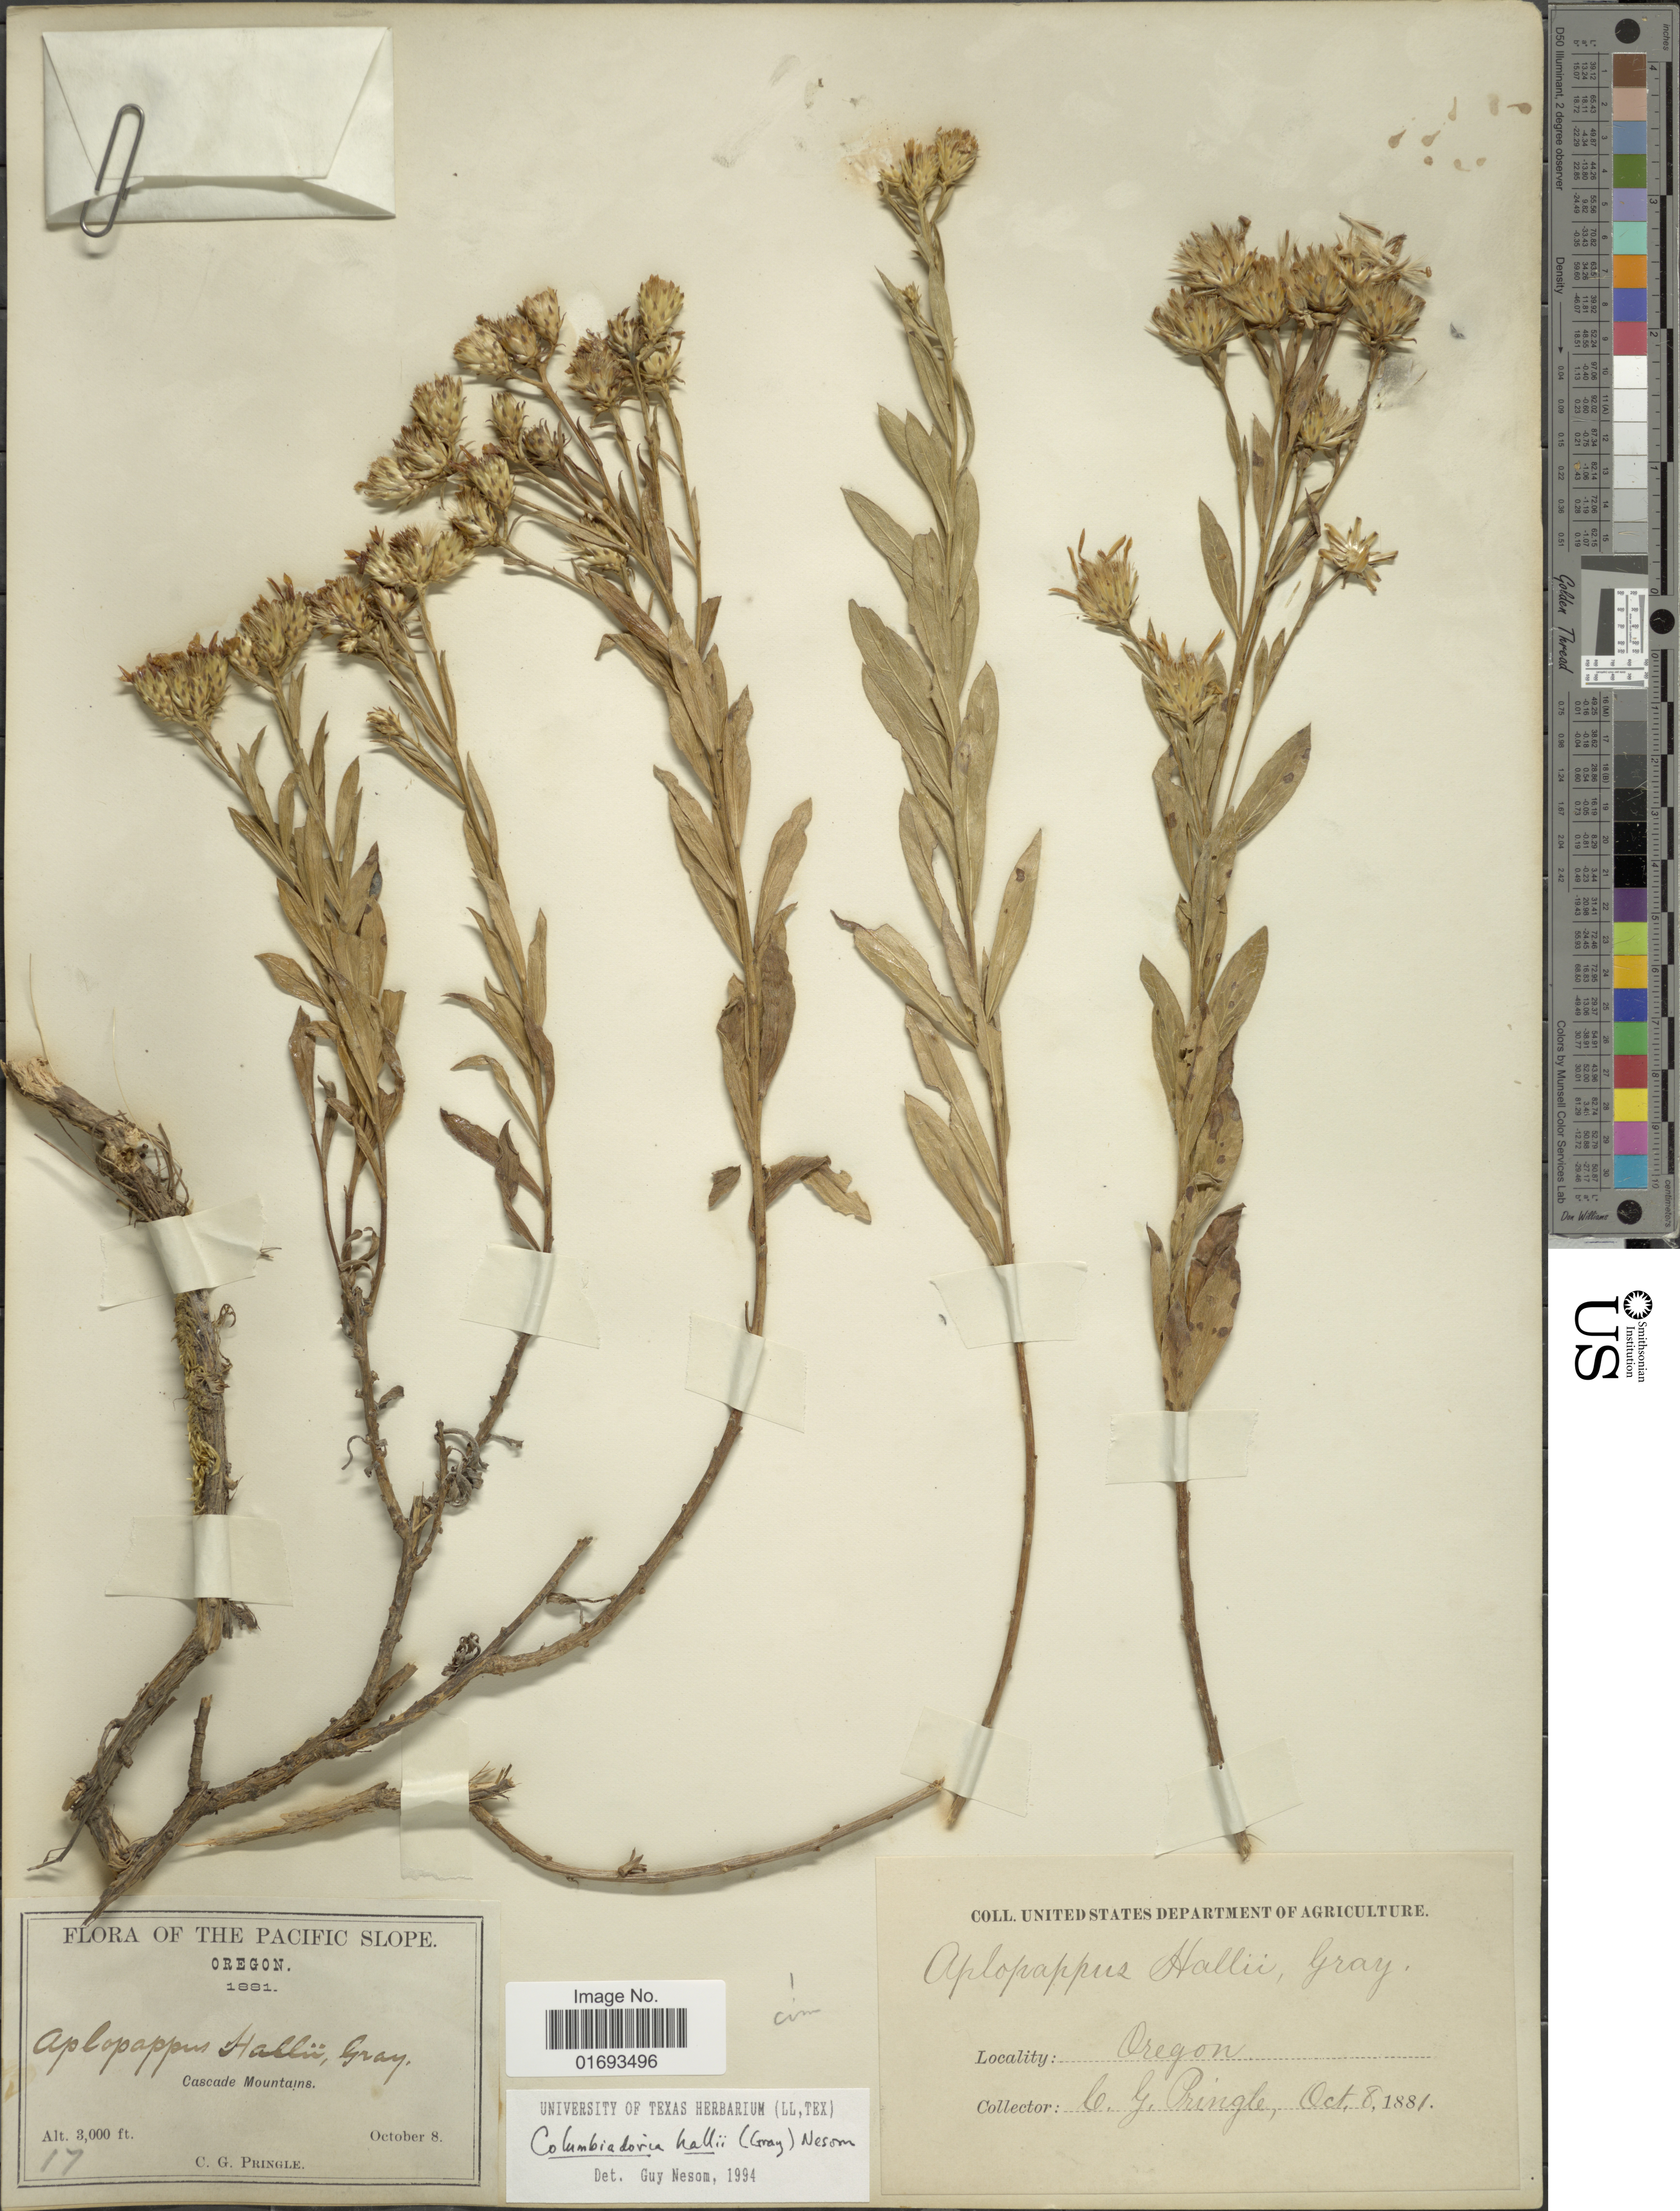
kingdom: Plantae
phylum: Tracheophyta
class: Magnoliopsida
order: Asterales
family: Asteraceae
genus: Columbiadoria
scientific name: Columbiadoria hallii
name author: (A. Gray) G.L. Nesom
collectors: C. G. Pringle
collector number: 17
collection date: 1881-10-08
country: United States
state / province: Oregon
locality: Pacific Slope, Cascade Moutains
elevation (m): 914